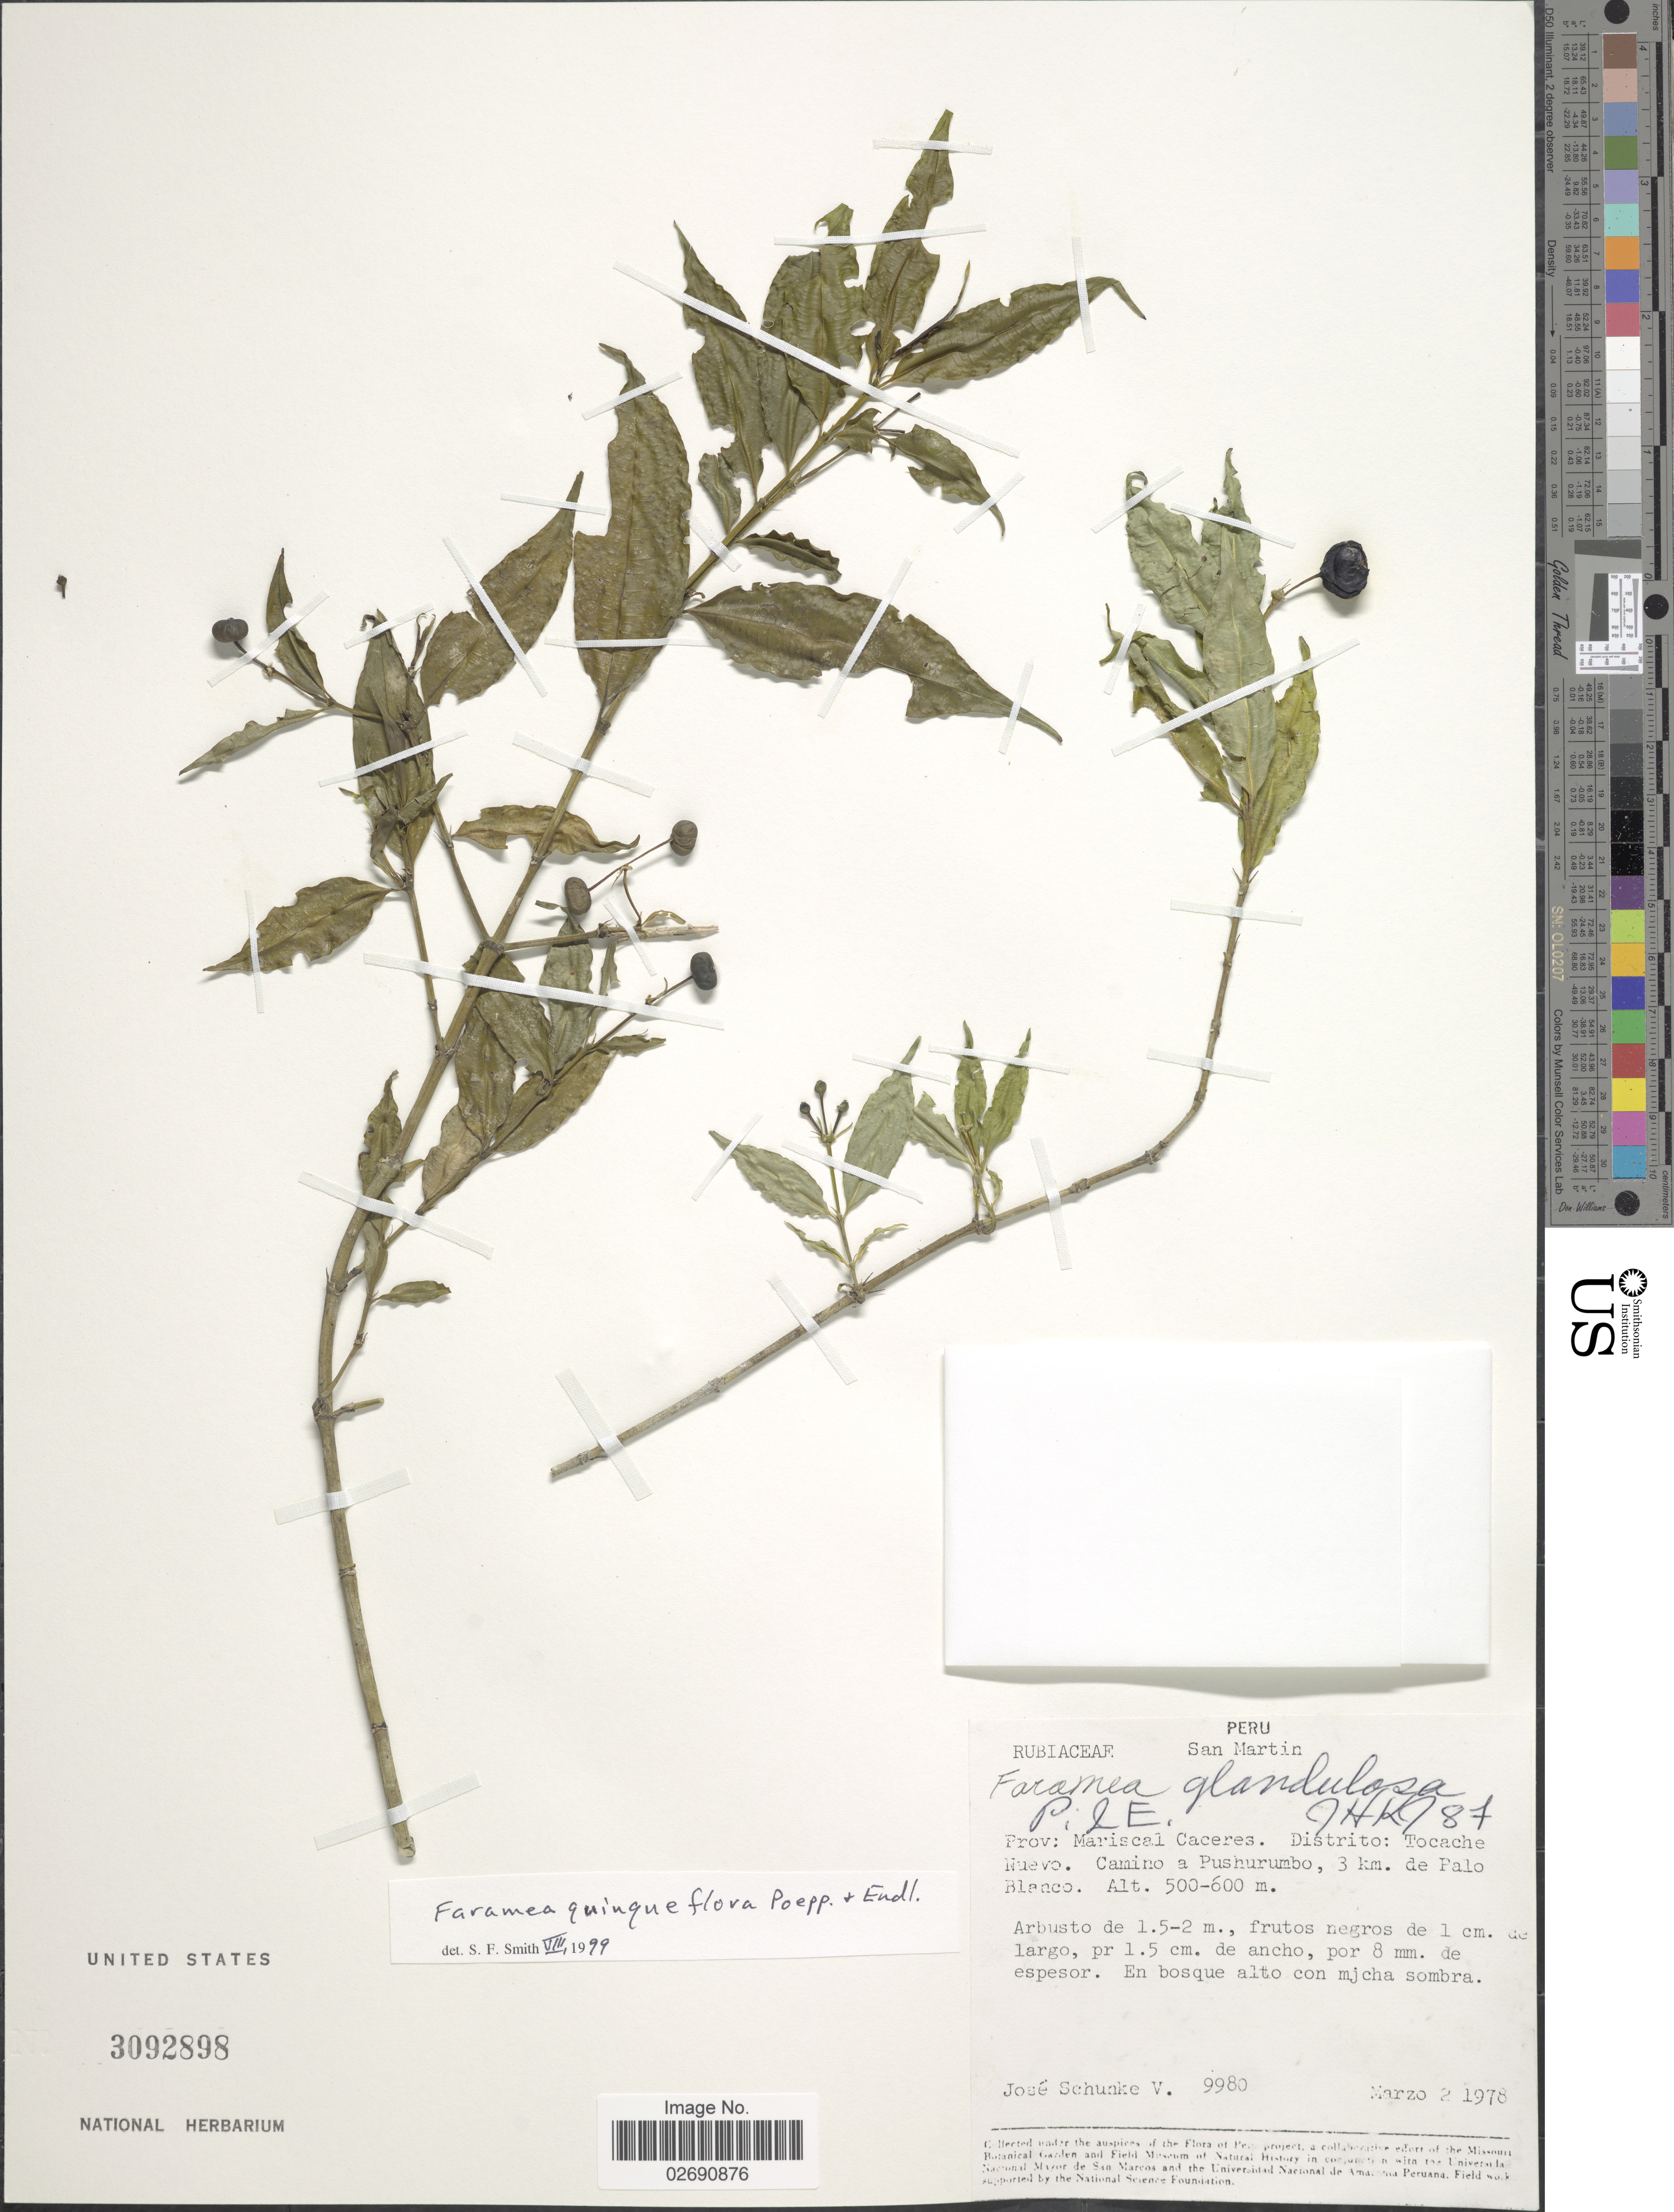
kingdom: Plantae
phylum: Tracheophyta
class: Magnoliopsida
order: Gentianales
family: Rubiaceae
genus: Faramea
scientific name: Faramea quinqueflora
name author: Poepp. & Endl.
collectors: J. Schunke Vigo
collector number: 9980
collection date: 1978-03-02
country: Peru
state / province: San Martín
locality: Prov: Mariscal Caceres. Distrito: Tocache Nuevo. Camino a Pushurumbo, 3 km. de Palo Blanco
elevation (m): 500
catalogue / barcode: US 3092898